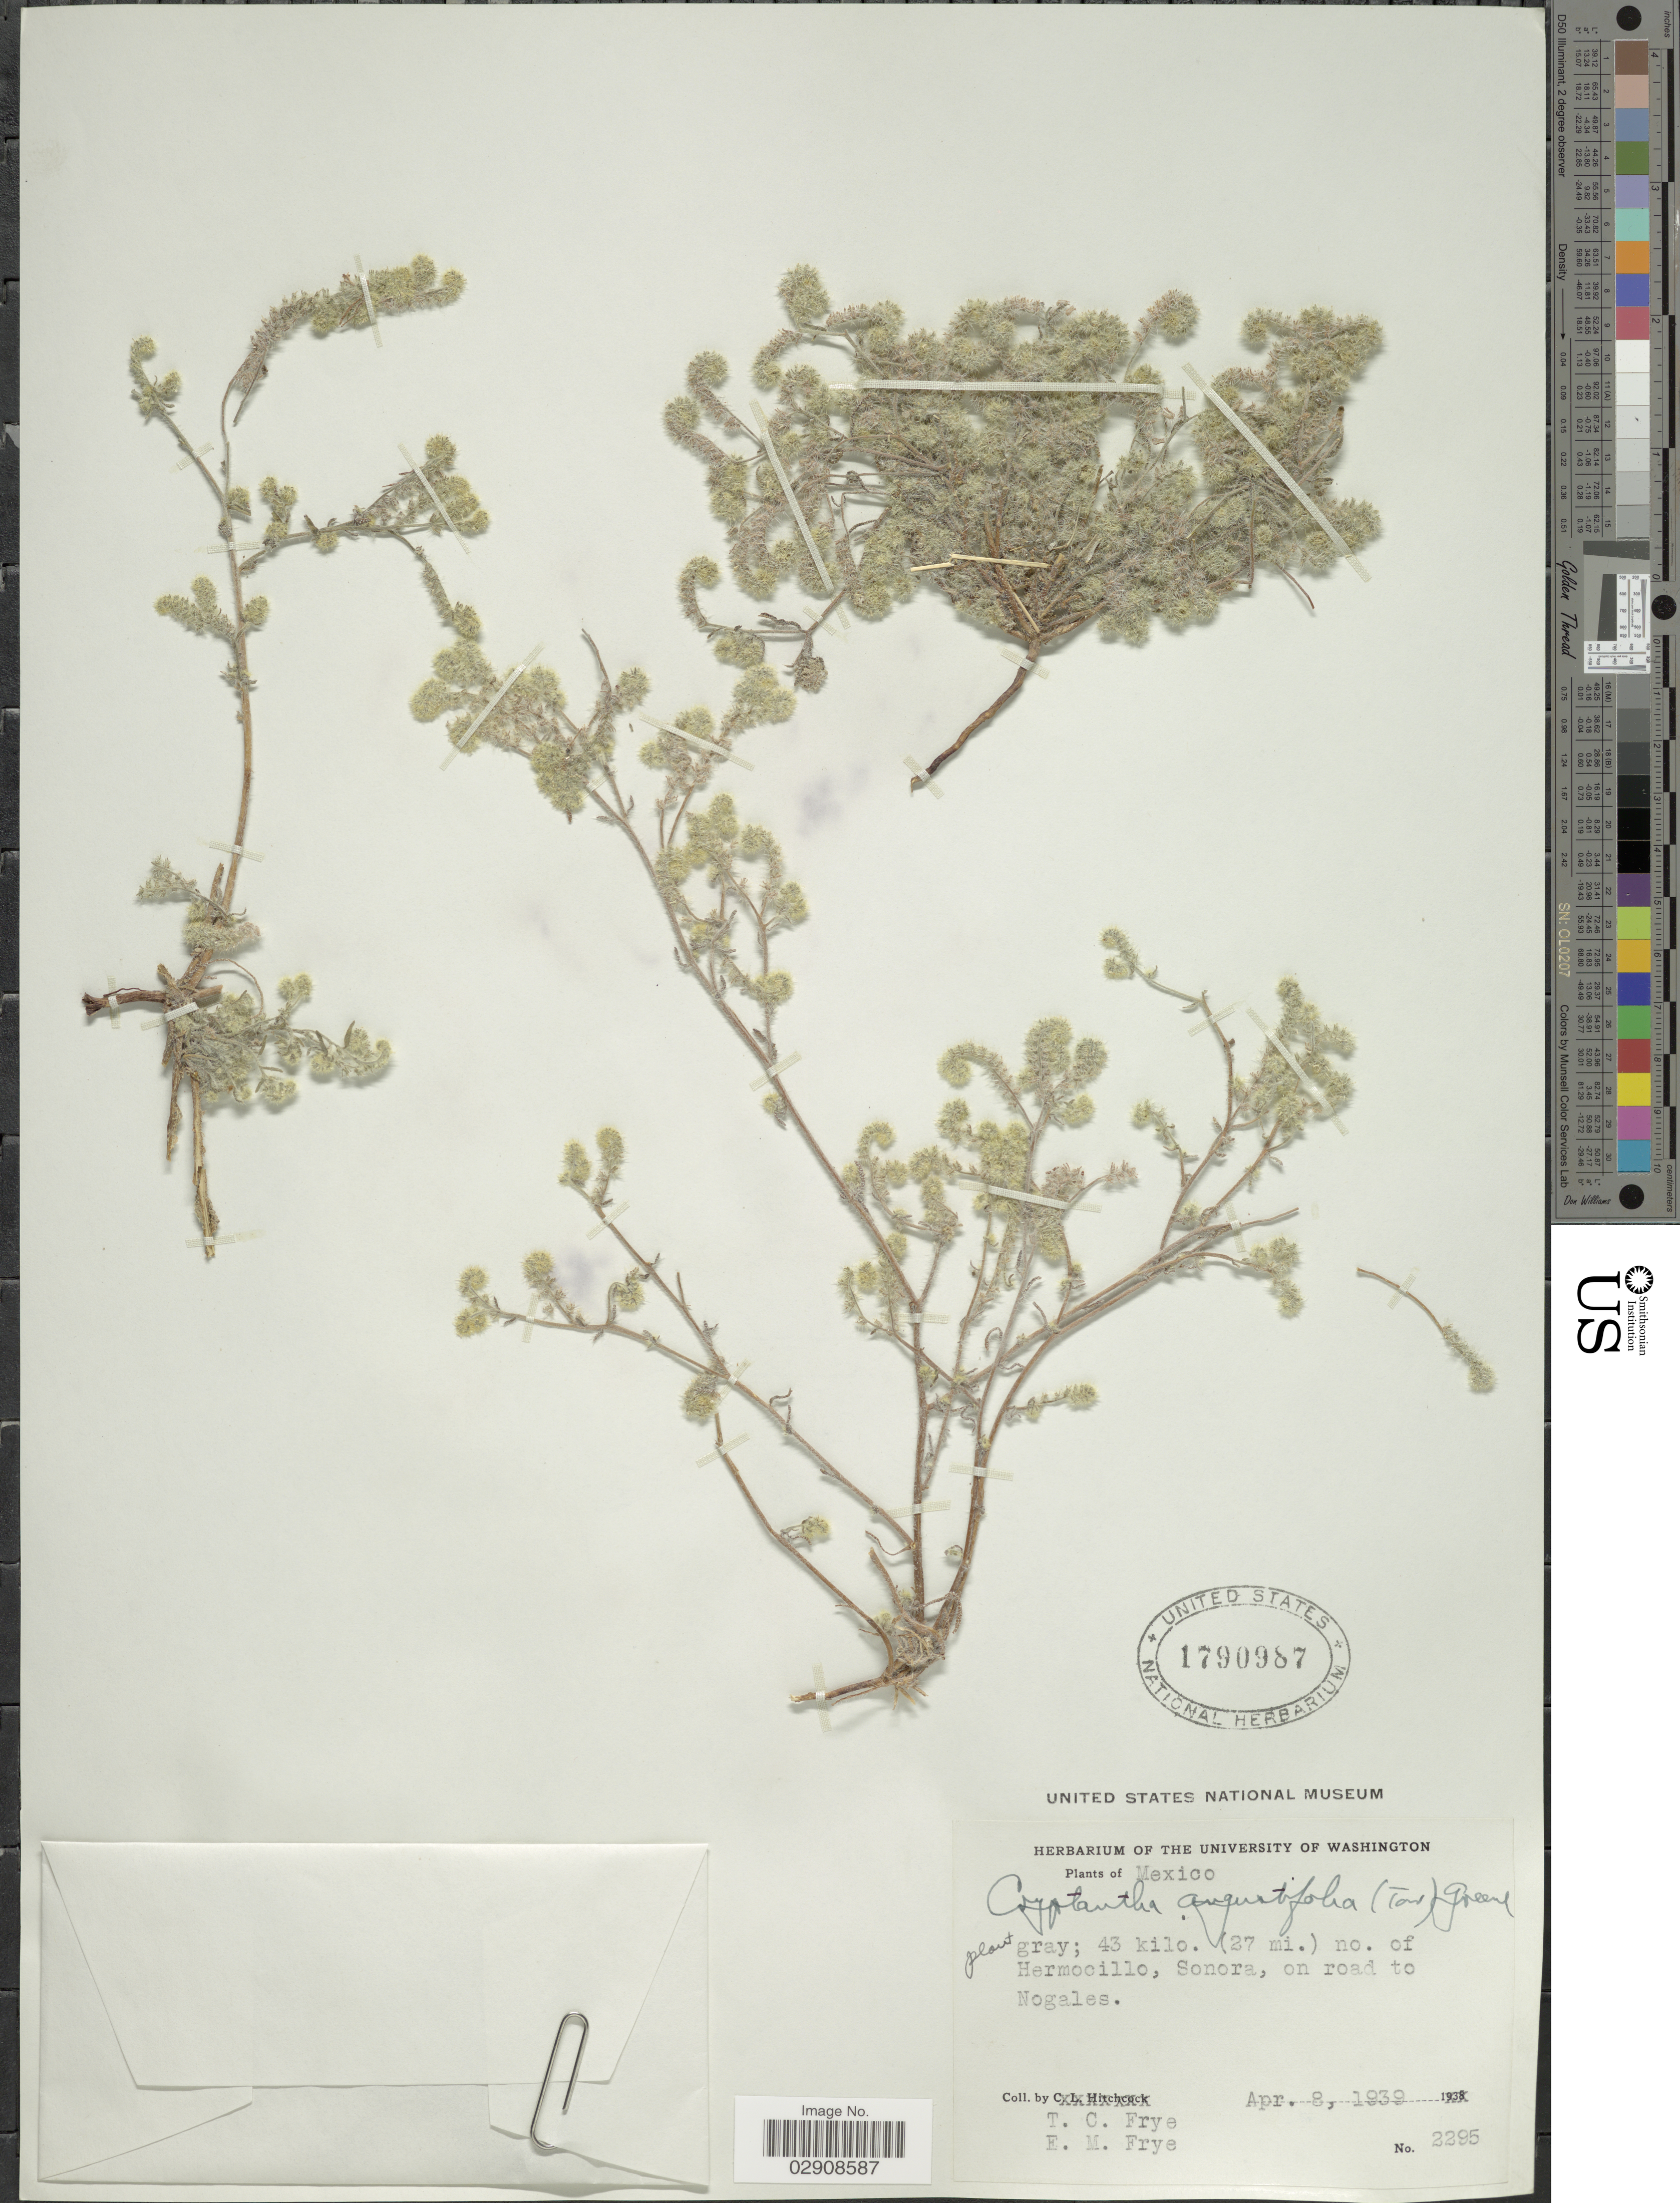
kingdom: Plantae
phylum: Tracheophyta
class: Magnoliopsida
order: Boraginales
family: Boraginaceae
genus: Cryptantha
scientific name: Cryptantha angustifolia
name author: (Torr.) Greene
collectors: T. C. Frye & E. Frye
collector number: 2295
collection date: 1939-04-08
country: Mexico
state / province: Sonora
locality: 43 kilo. (27 mi.) no. of Hermocillo, on road to Nogales.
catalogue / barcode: US 1790987